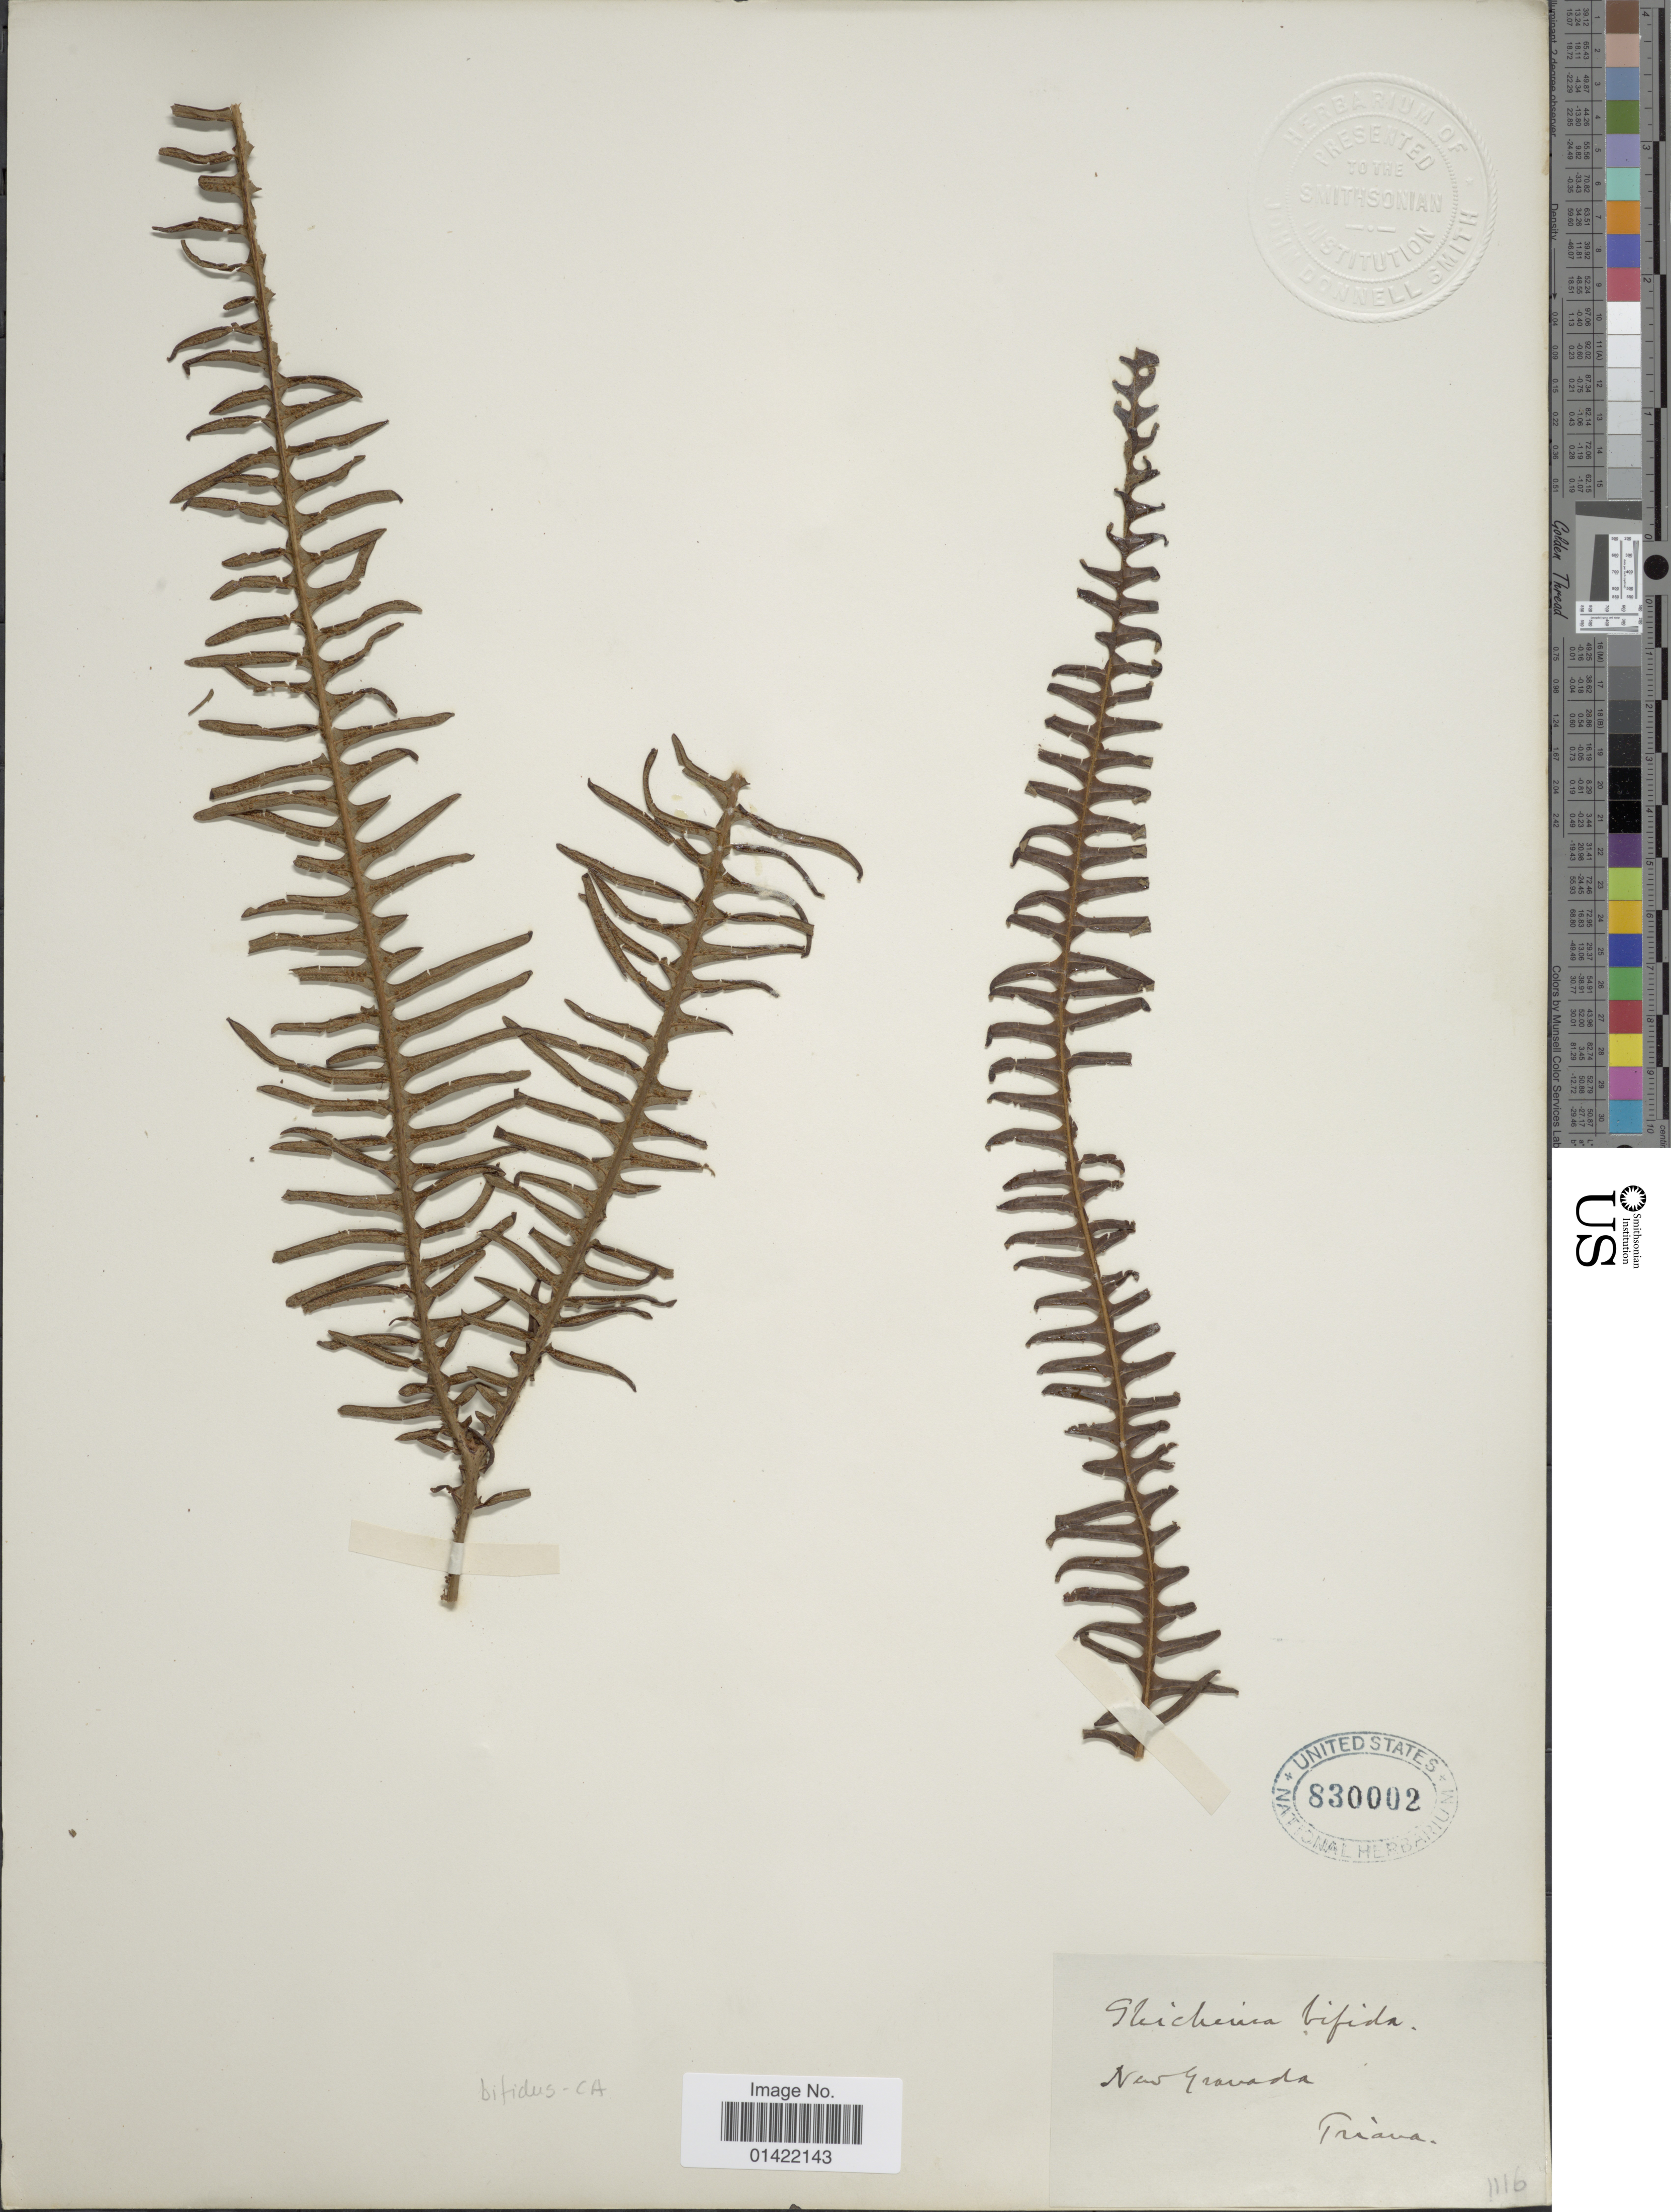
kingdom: Plantae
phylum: Tracheophyta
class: Polypodiopsida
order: Gleicheniales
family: Gleicheniaceae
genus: Sticherus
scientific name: Sticherus bifidus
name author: (Willd.) Ching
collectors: Triana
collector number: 1116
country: Colombia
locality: New Granada.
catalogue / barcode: US 830002